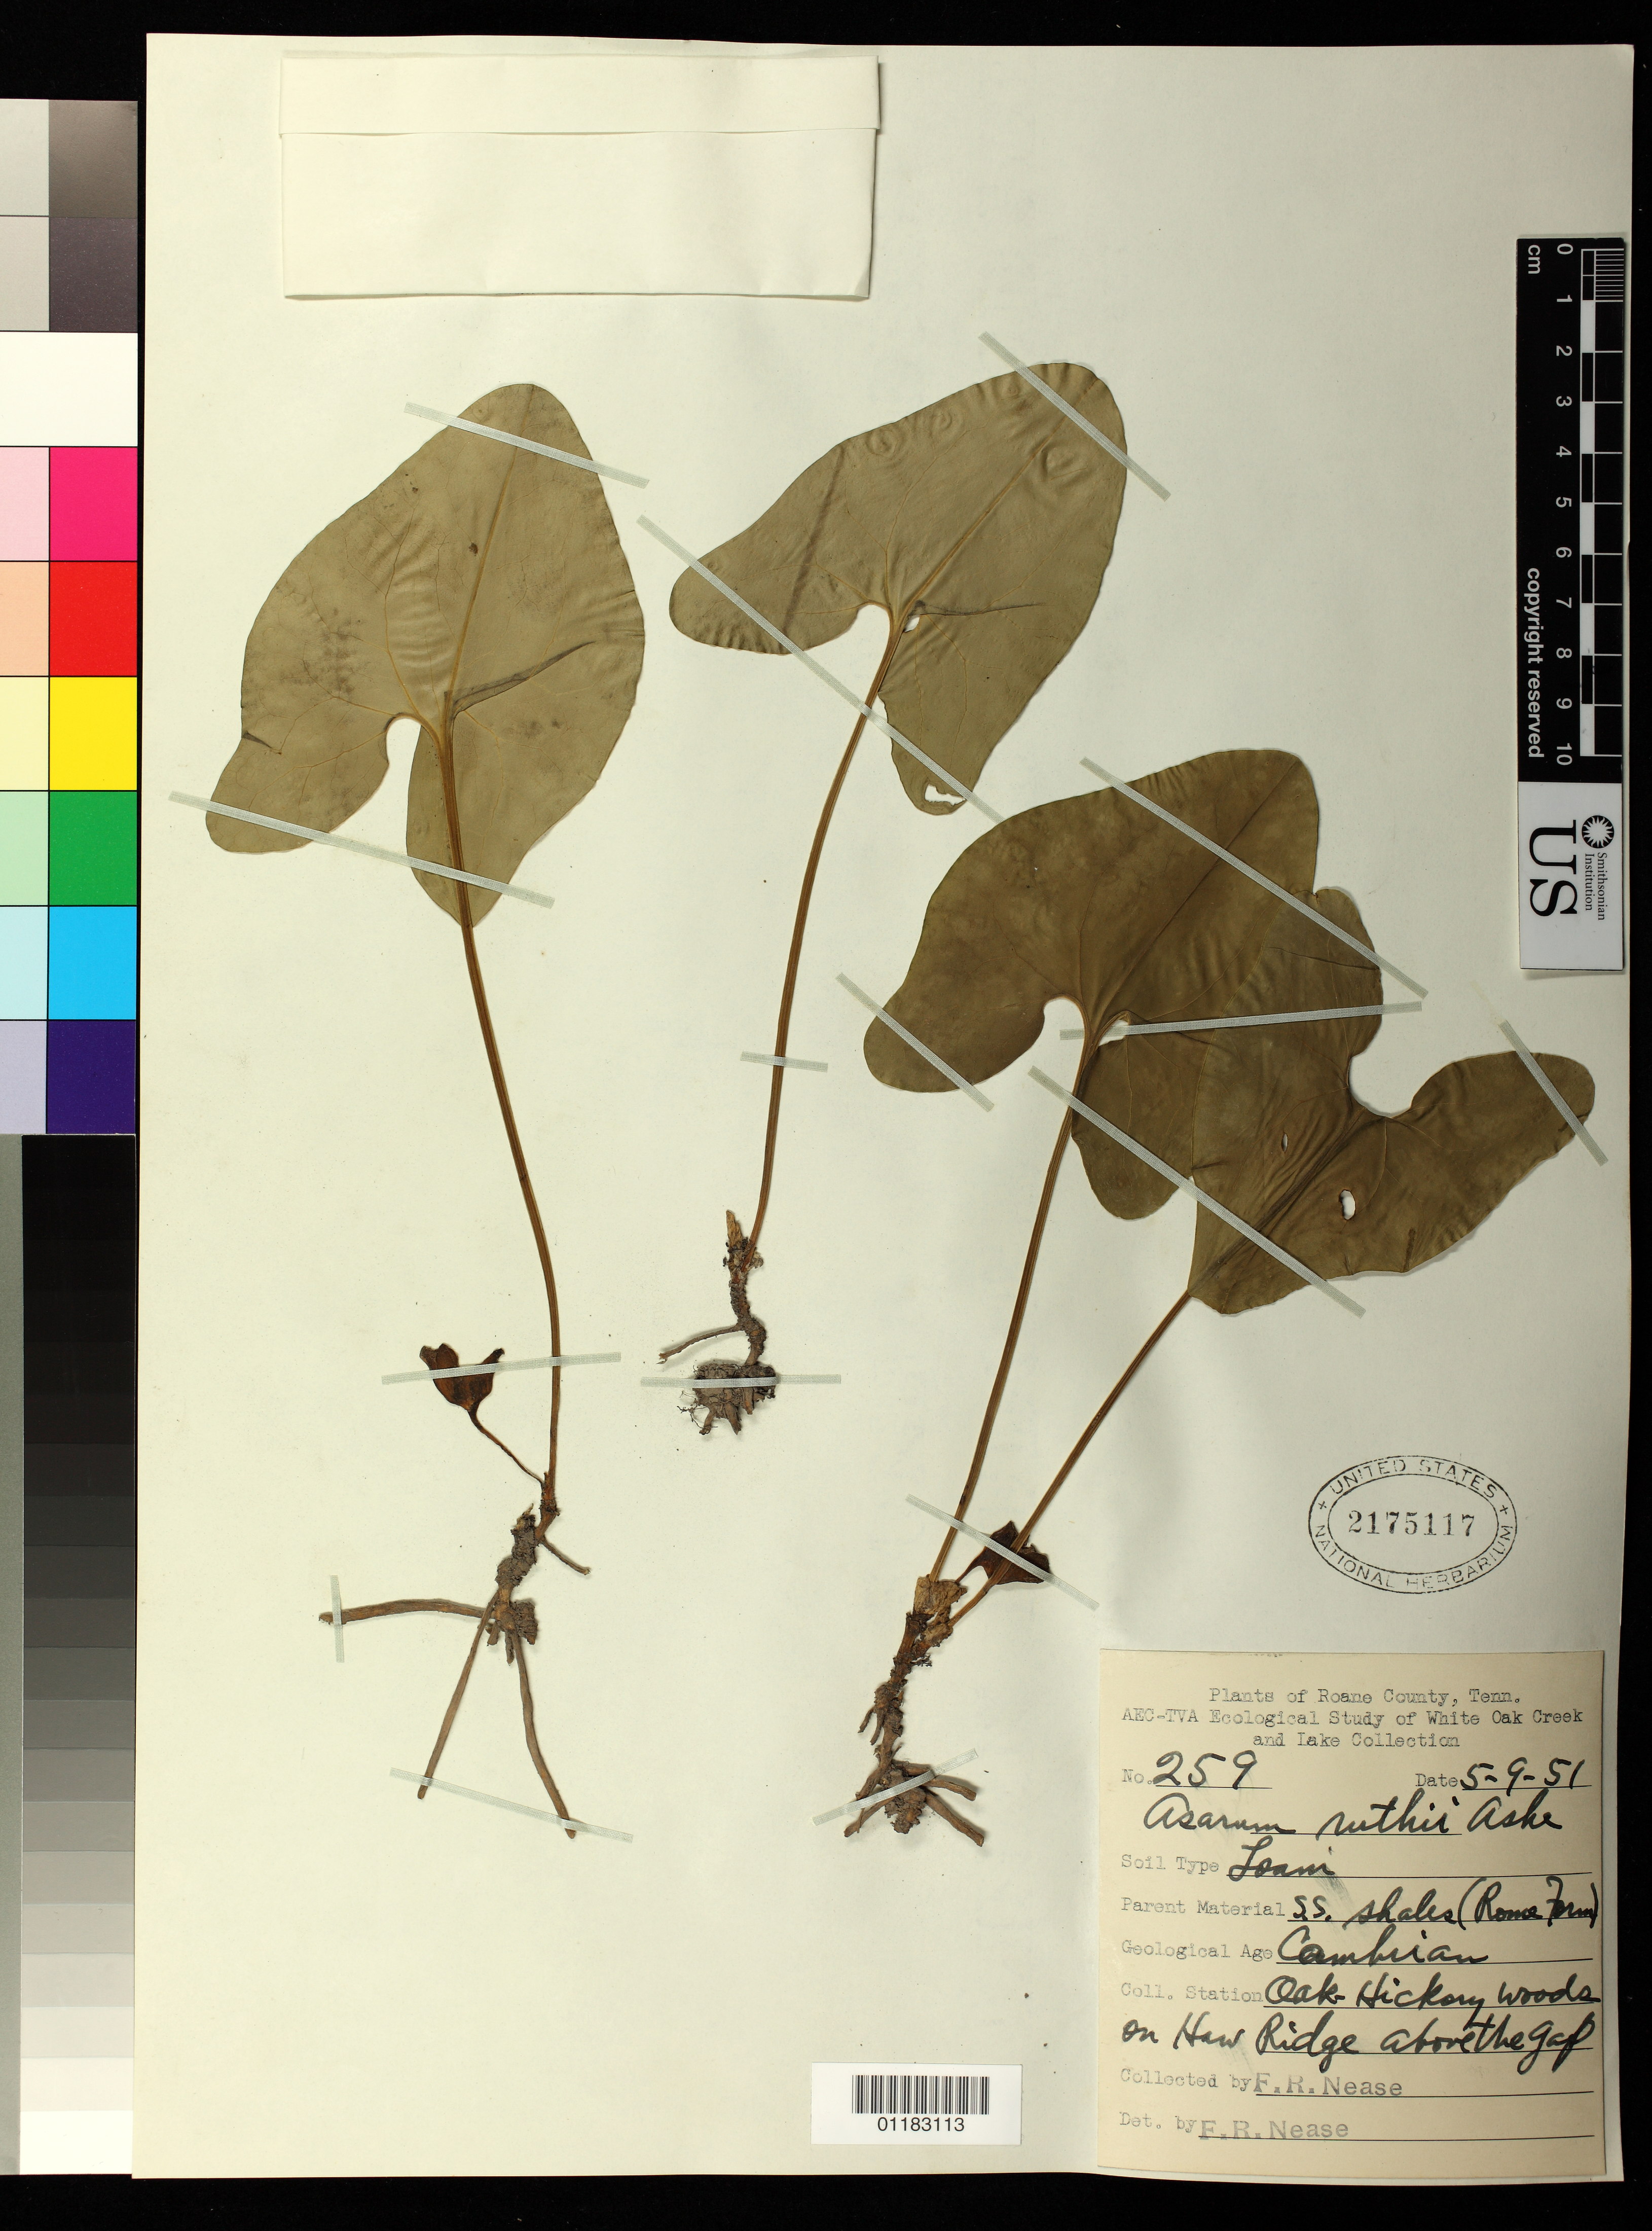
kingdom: Plantae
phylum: Tracheophyta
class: Magnoliopsida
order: Piperales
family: Aristolochiaceae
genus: Hexastylis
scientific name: Hexastylis ruthii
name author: Small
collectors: F. Nease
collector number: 259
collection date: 1951-05-09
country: United States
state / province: Tennessee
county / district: Roane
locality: Roane County. White Oak Creek and Lake. Oak-Hickory wood on Haw Ridge above the gap.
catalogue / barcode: US 2175117